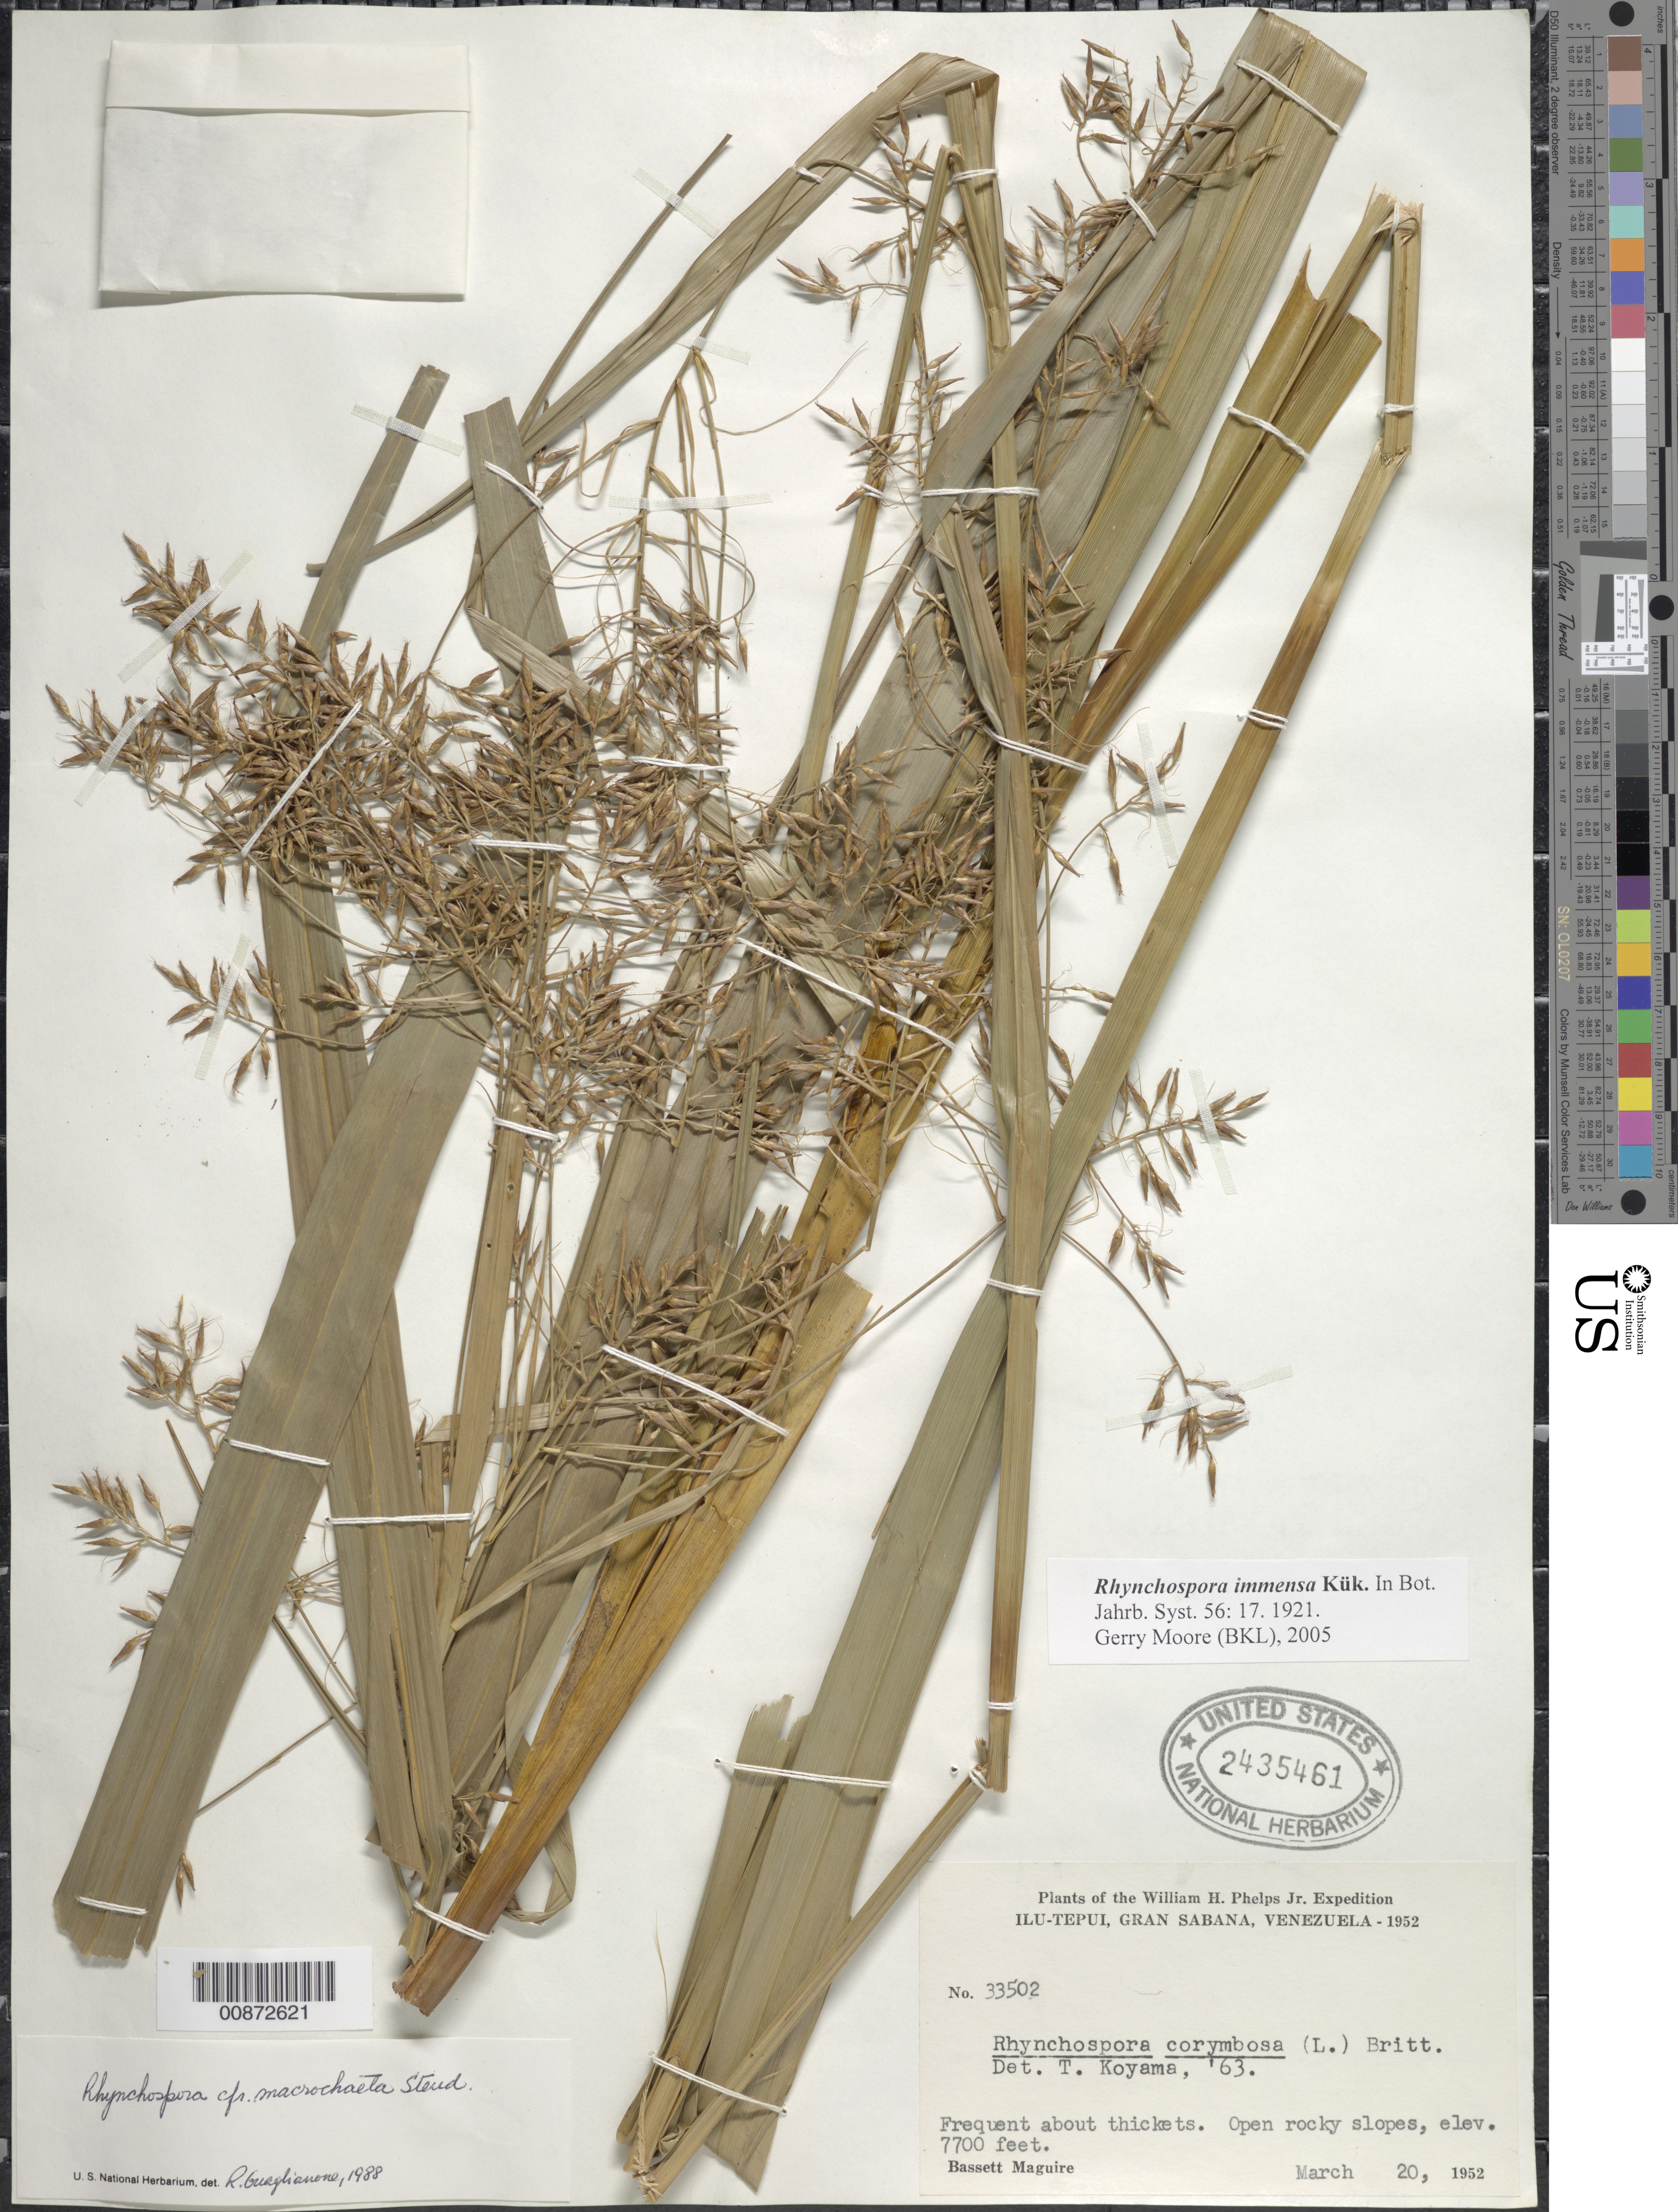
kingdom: Plantae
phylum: Tracheophyta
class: Liliopsida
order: Poales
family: Cyperaceae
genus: Rhynchospora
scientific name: Rhynchospora immensa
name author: Kük.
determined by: Moore, G. T.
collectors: B. Maguire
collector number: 33502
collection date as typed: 20-Mar-52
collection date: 1952-03-20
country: Venezuela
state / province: Bolívar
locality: Gran Sabana, Ilu-tepuí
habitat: Open rocky slopes, about thickets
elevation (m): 2347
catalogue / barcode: US 2435461